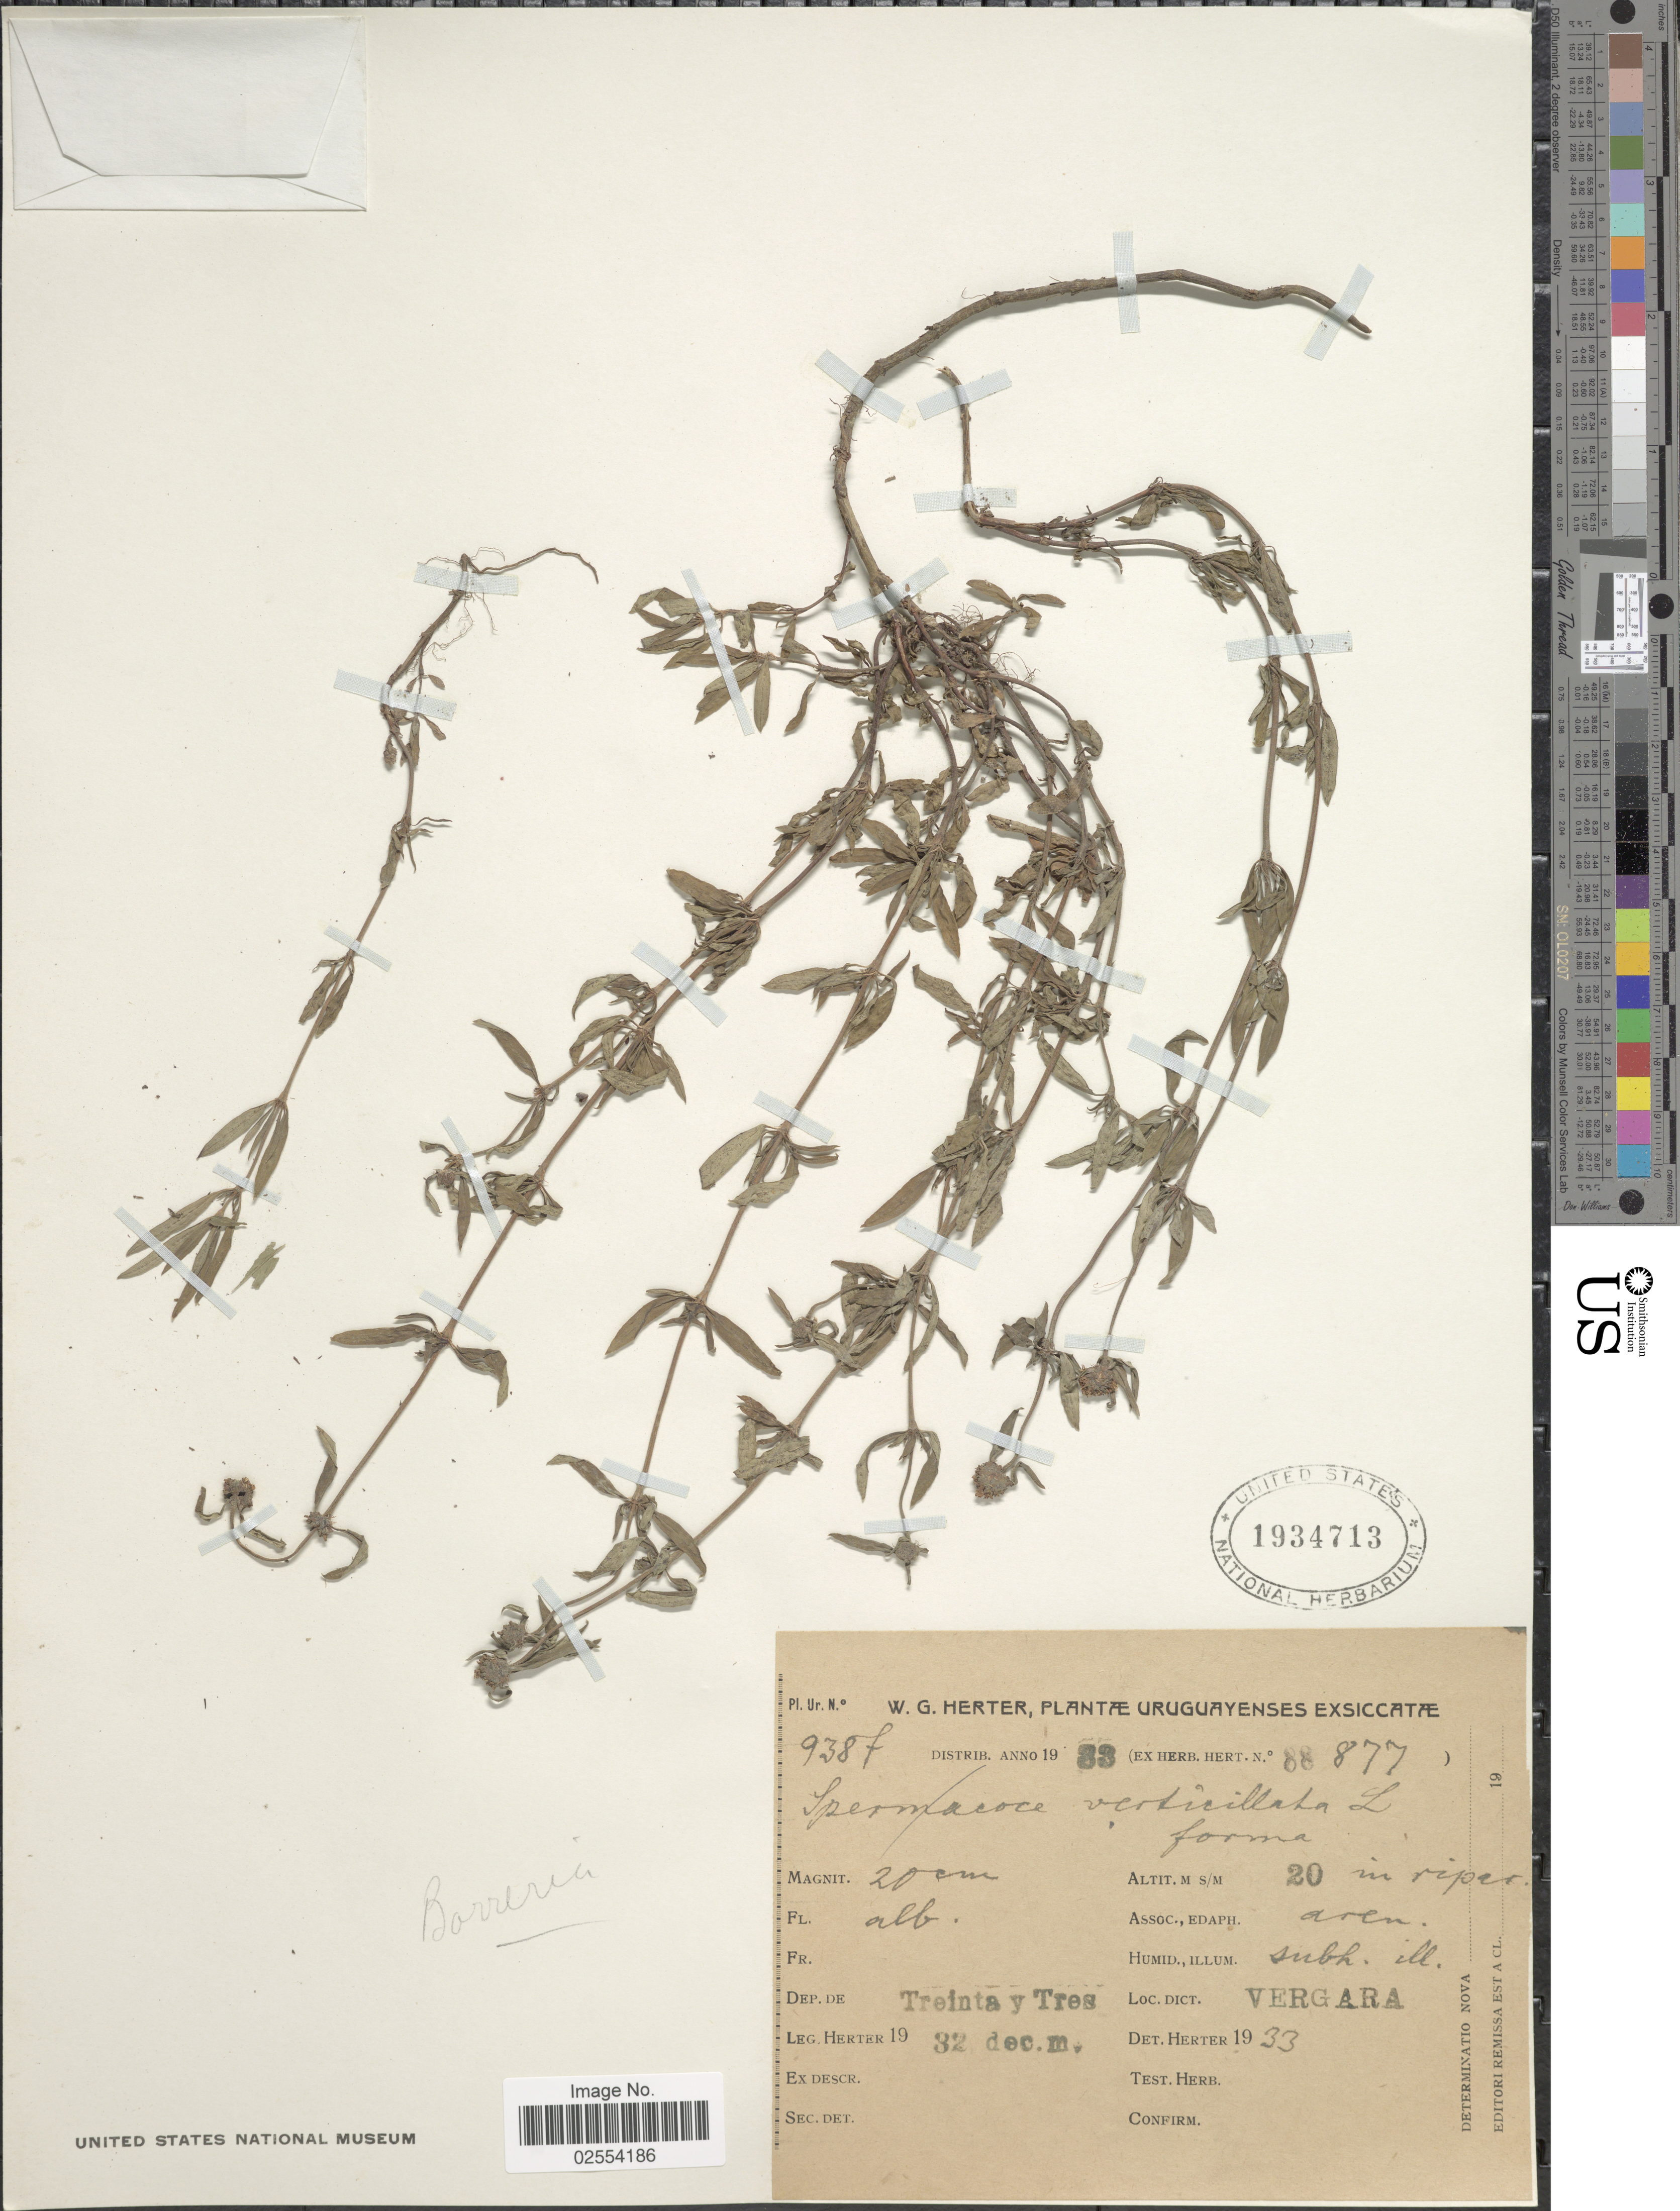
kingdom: Plantae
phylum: Tracheophyta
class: Magnoliopsida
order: Gentianales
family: Rubiaceae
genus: Spermacoce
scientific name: Spermacoce sp.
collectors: W. G. Herter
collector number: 9387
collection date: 1921-12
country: Uruguay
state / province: Treinta y Tres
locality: Dep. de Treinta y Tres, Vergara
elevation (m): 20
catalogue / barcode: US 1934713